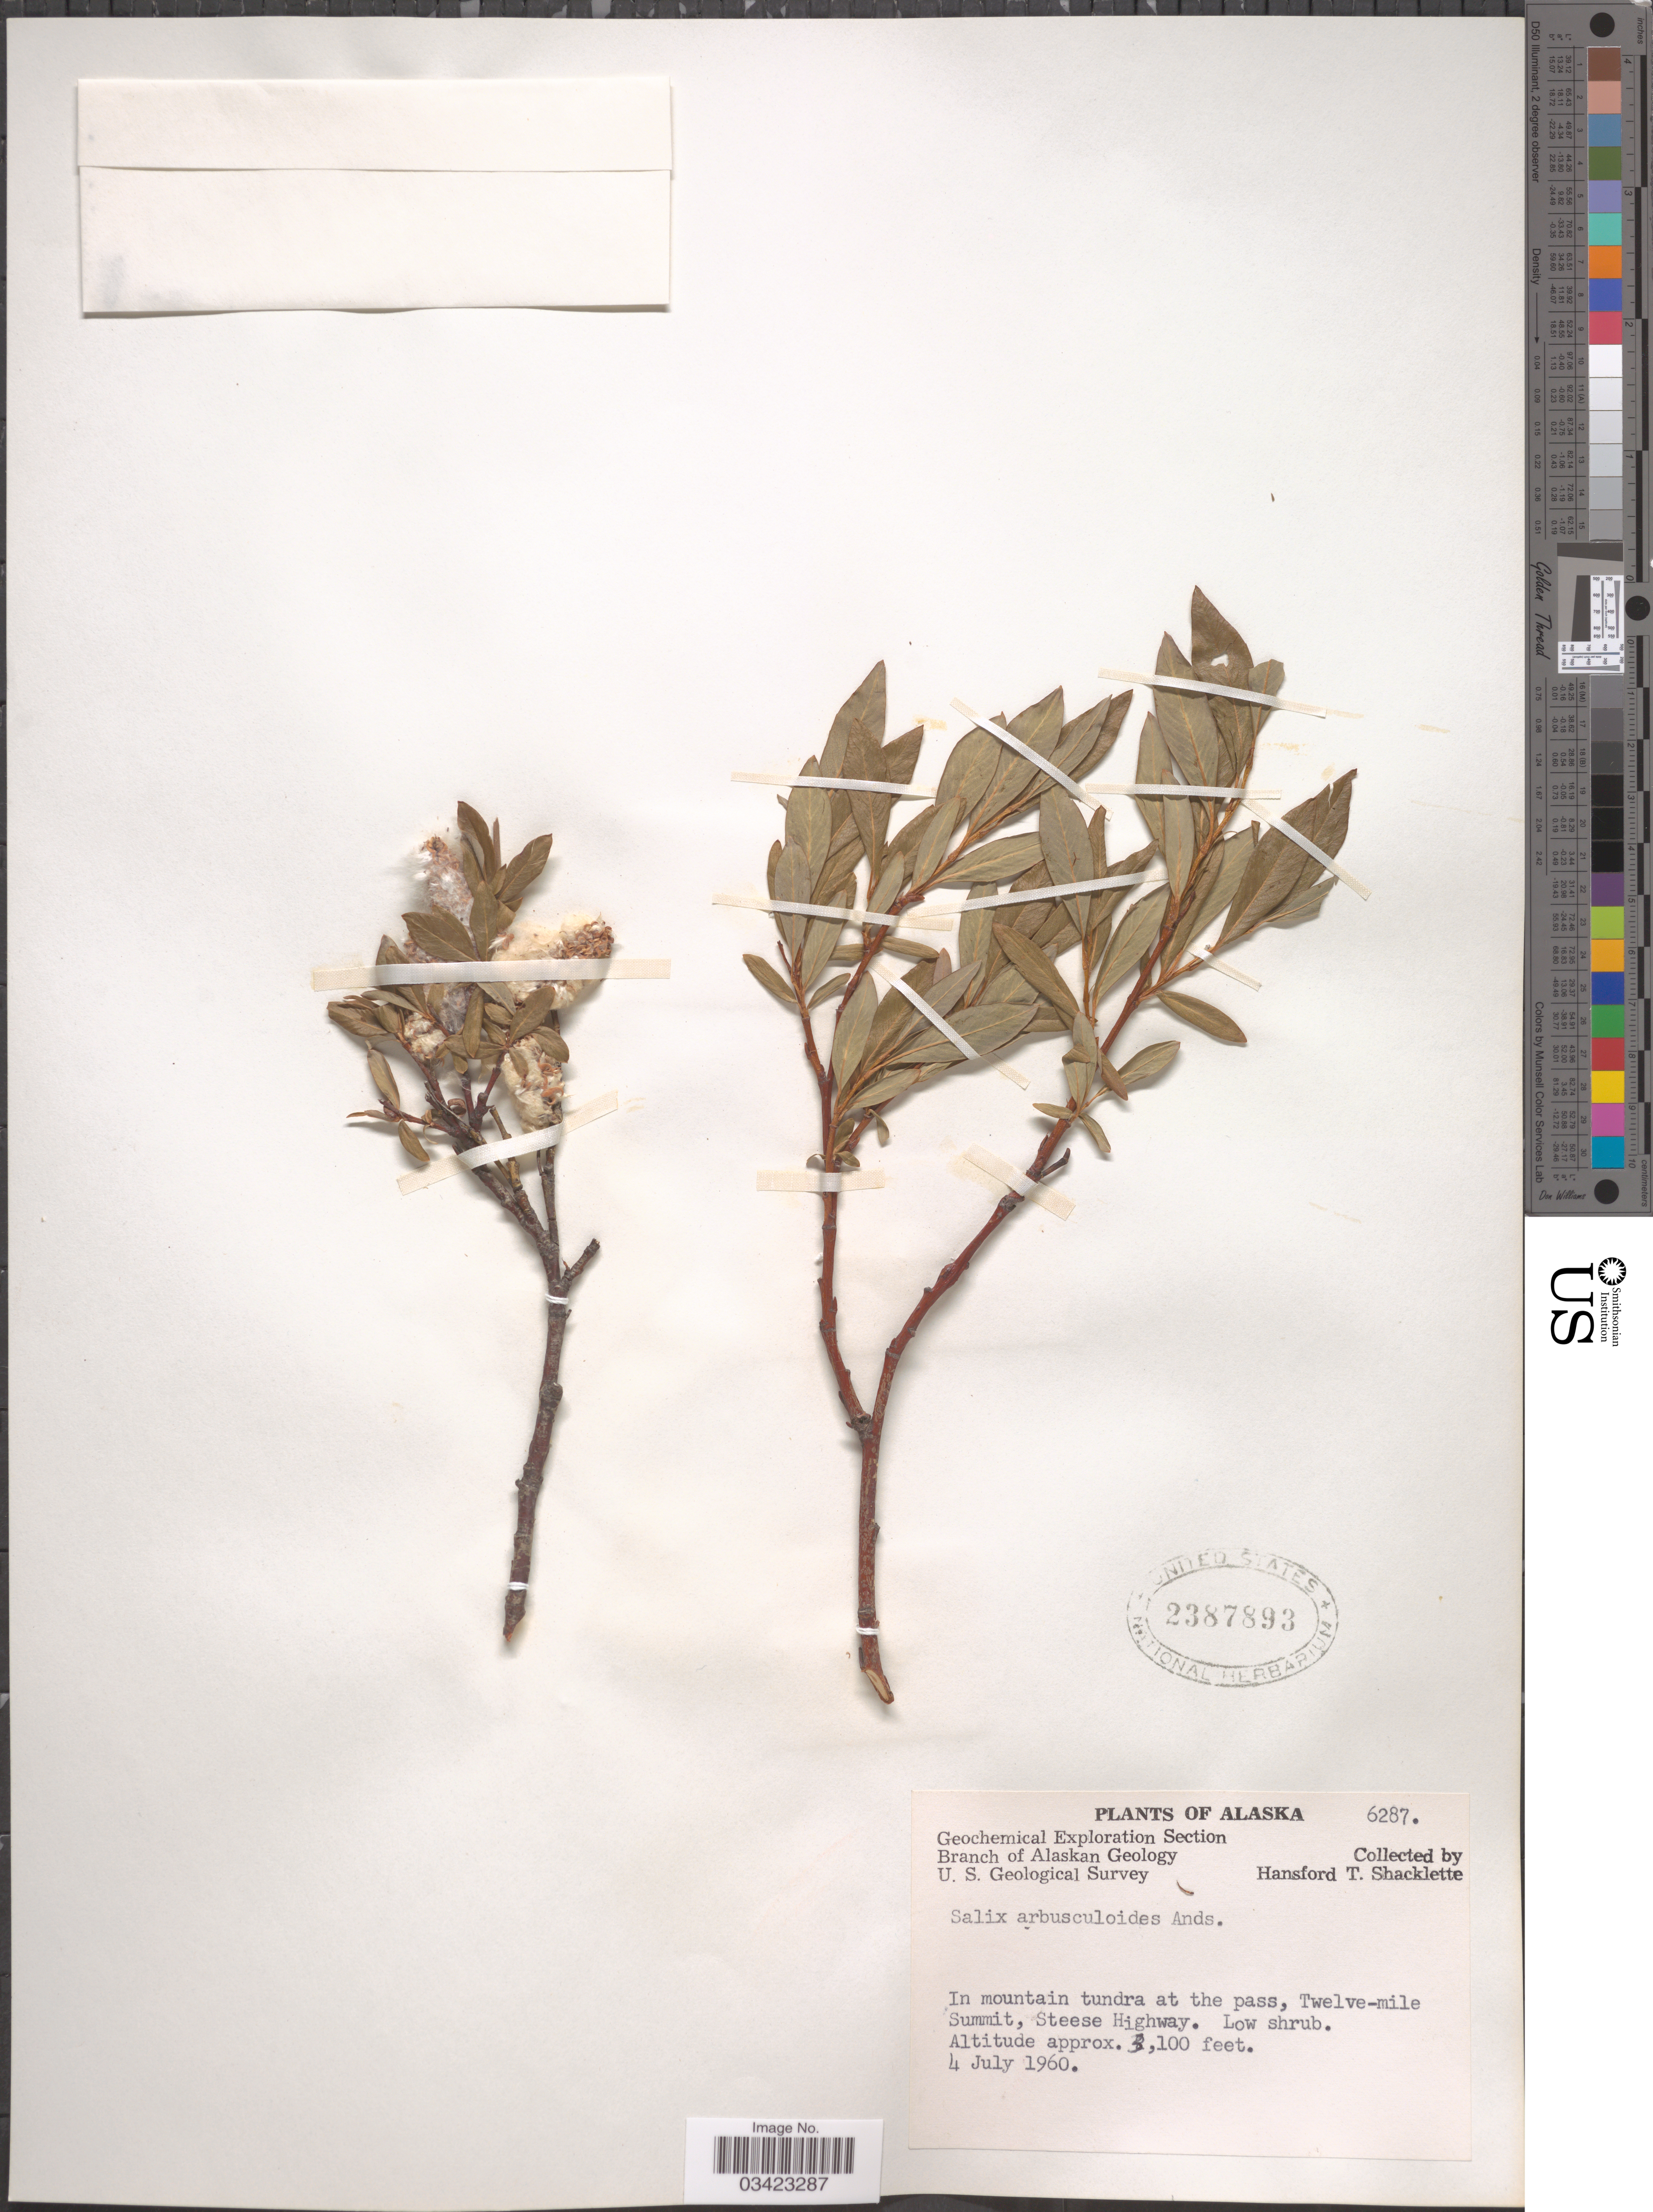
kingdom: Plantae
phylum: Tracheophyta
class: Magnoliopsida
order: Malpighiales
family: Salicaceae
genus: Salix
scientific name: Salix arbusculoides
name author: Andersson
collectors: H. Shacklette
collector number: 6287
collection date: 1960-07-04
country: United States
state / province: Alaska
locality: In mountain tundra at the pass, Twelve-mile Summit, Steese Highway.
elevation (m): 945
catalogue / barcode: US 2387893